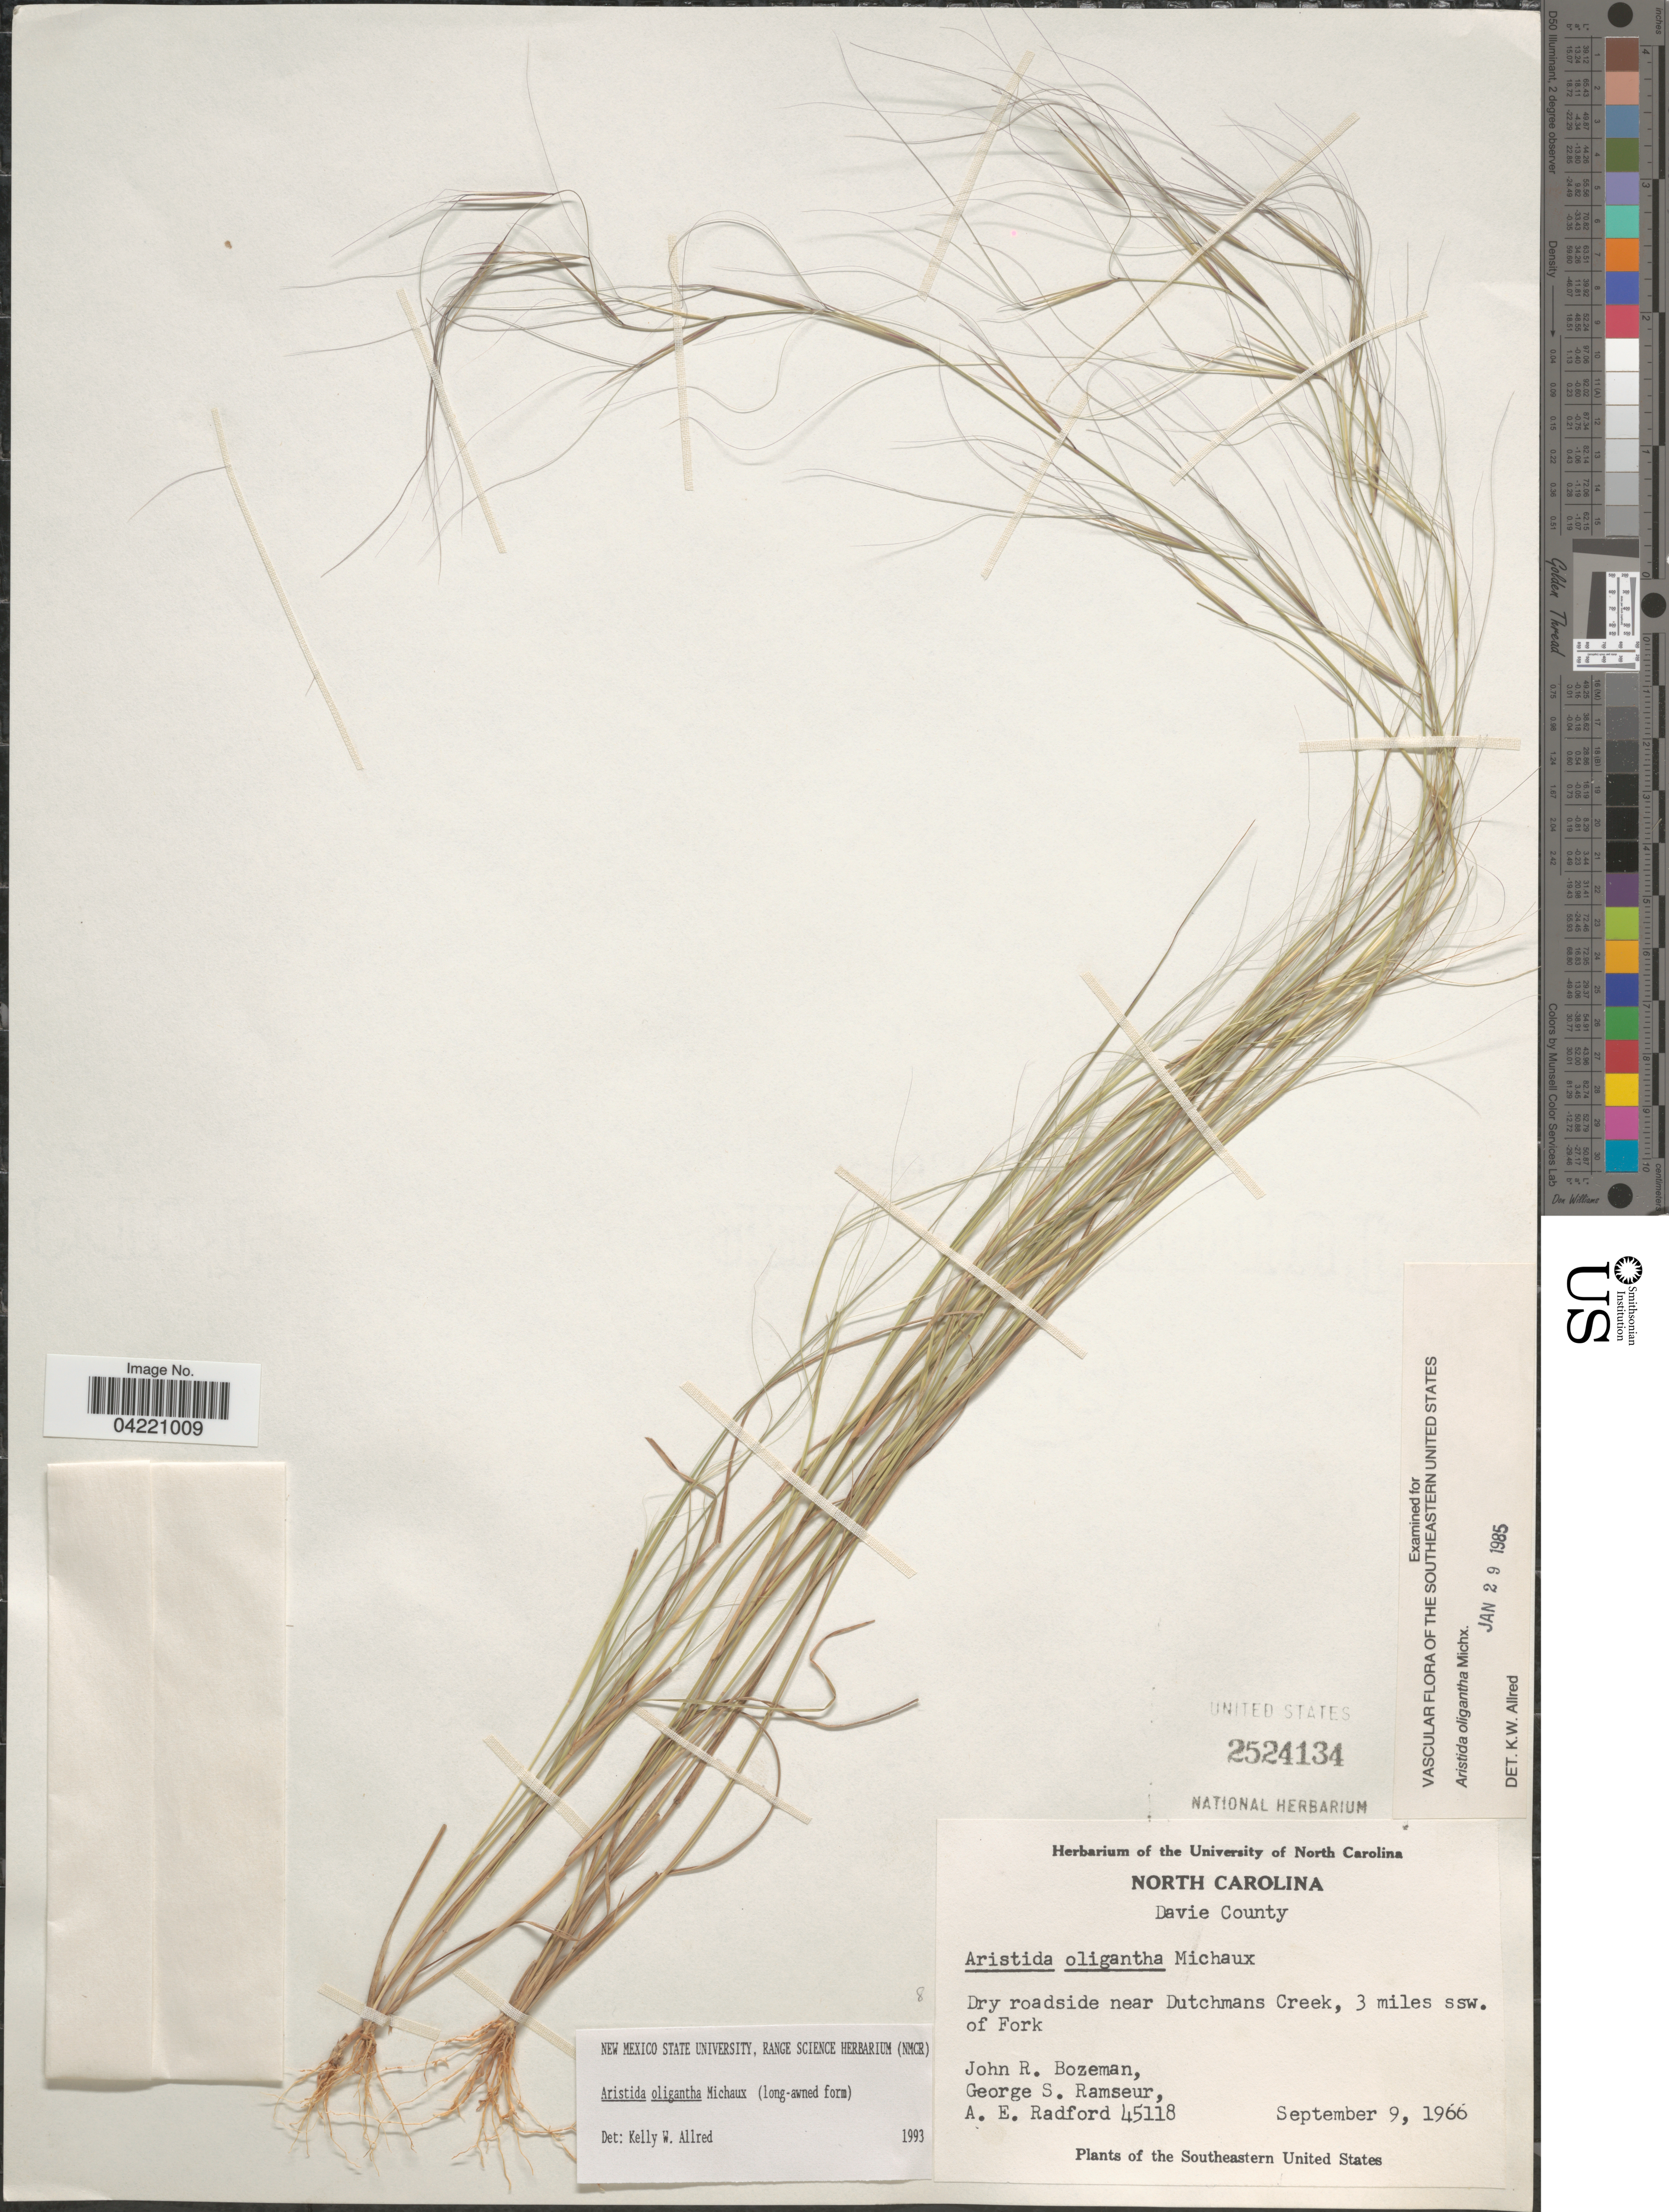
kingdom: Plantae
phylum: Tracheophyta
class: Liliopsida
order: Poales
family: Poaceae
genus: Aristida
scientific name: Aristida oligantha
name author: Michx.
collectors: J. R. Bozeman, G. S. Ramseur & A. E. Radford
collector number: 45118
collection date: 1966-09-09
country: United States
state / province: North Carolina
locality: Davie County. Dry roadside near Dutchmans Creek, 3 miles ssw. of Fork. Southeastern United States.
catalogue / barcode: US 2524134